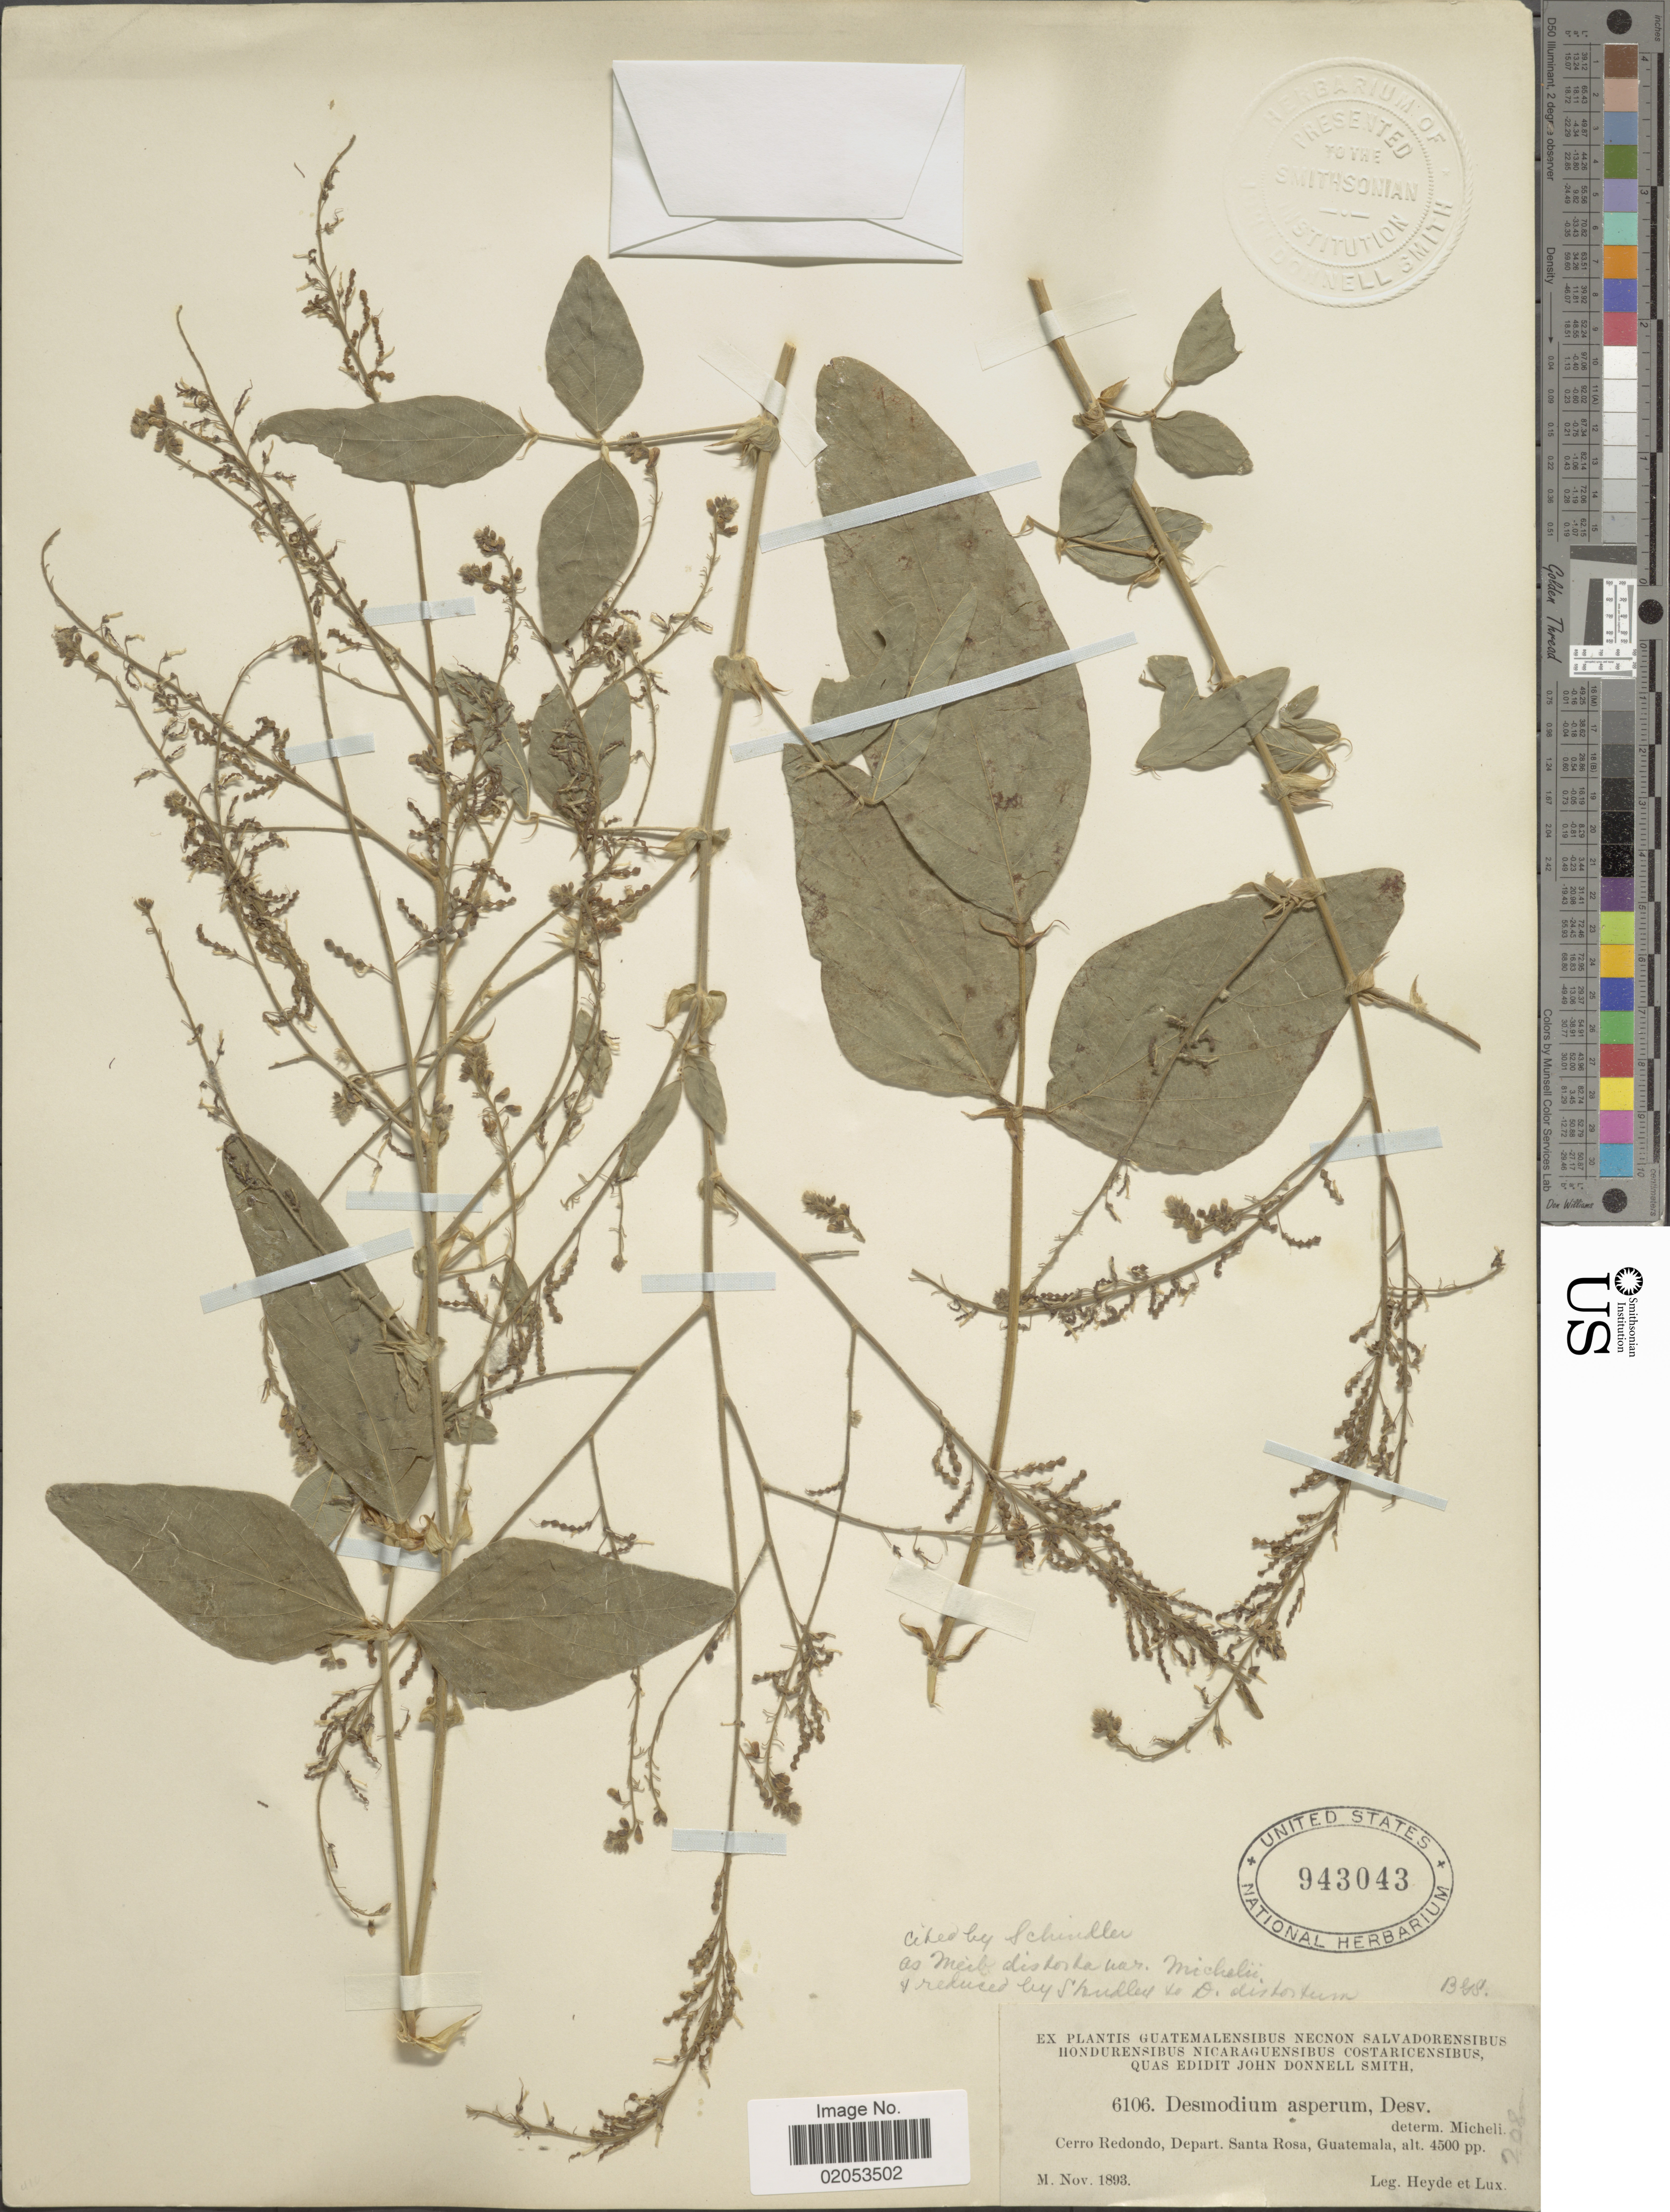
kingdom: Plantae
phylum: Tracheophyta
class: Magnoliopsida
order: Fabales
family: Fabaceae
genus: Desmodium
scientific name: Desmodium distortum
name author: (Aubl.) J.F. Macbr.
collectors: Heyde & Lux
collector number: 6106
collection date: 1893-11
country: Guatemala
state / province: Santa Rosa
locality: Cerro Redondo, Depart Santa Rosa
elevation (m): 1372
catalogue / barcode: US 943043